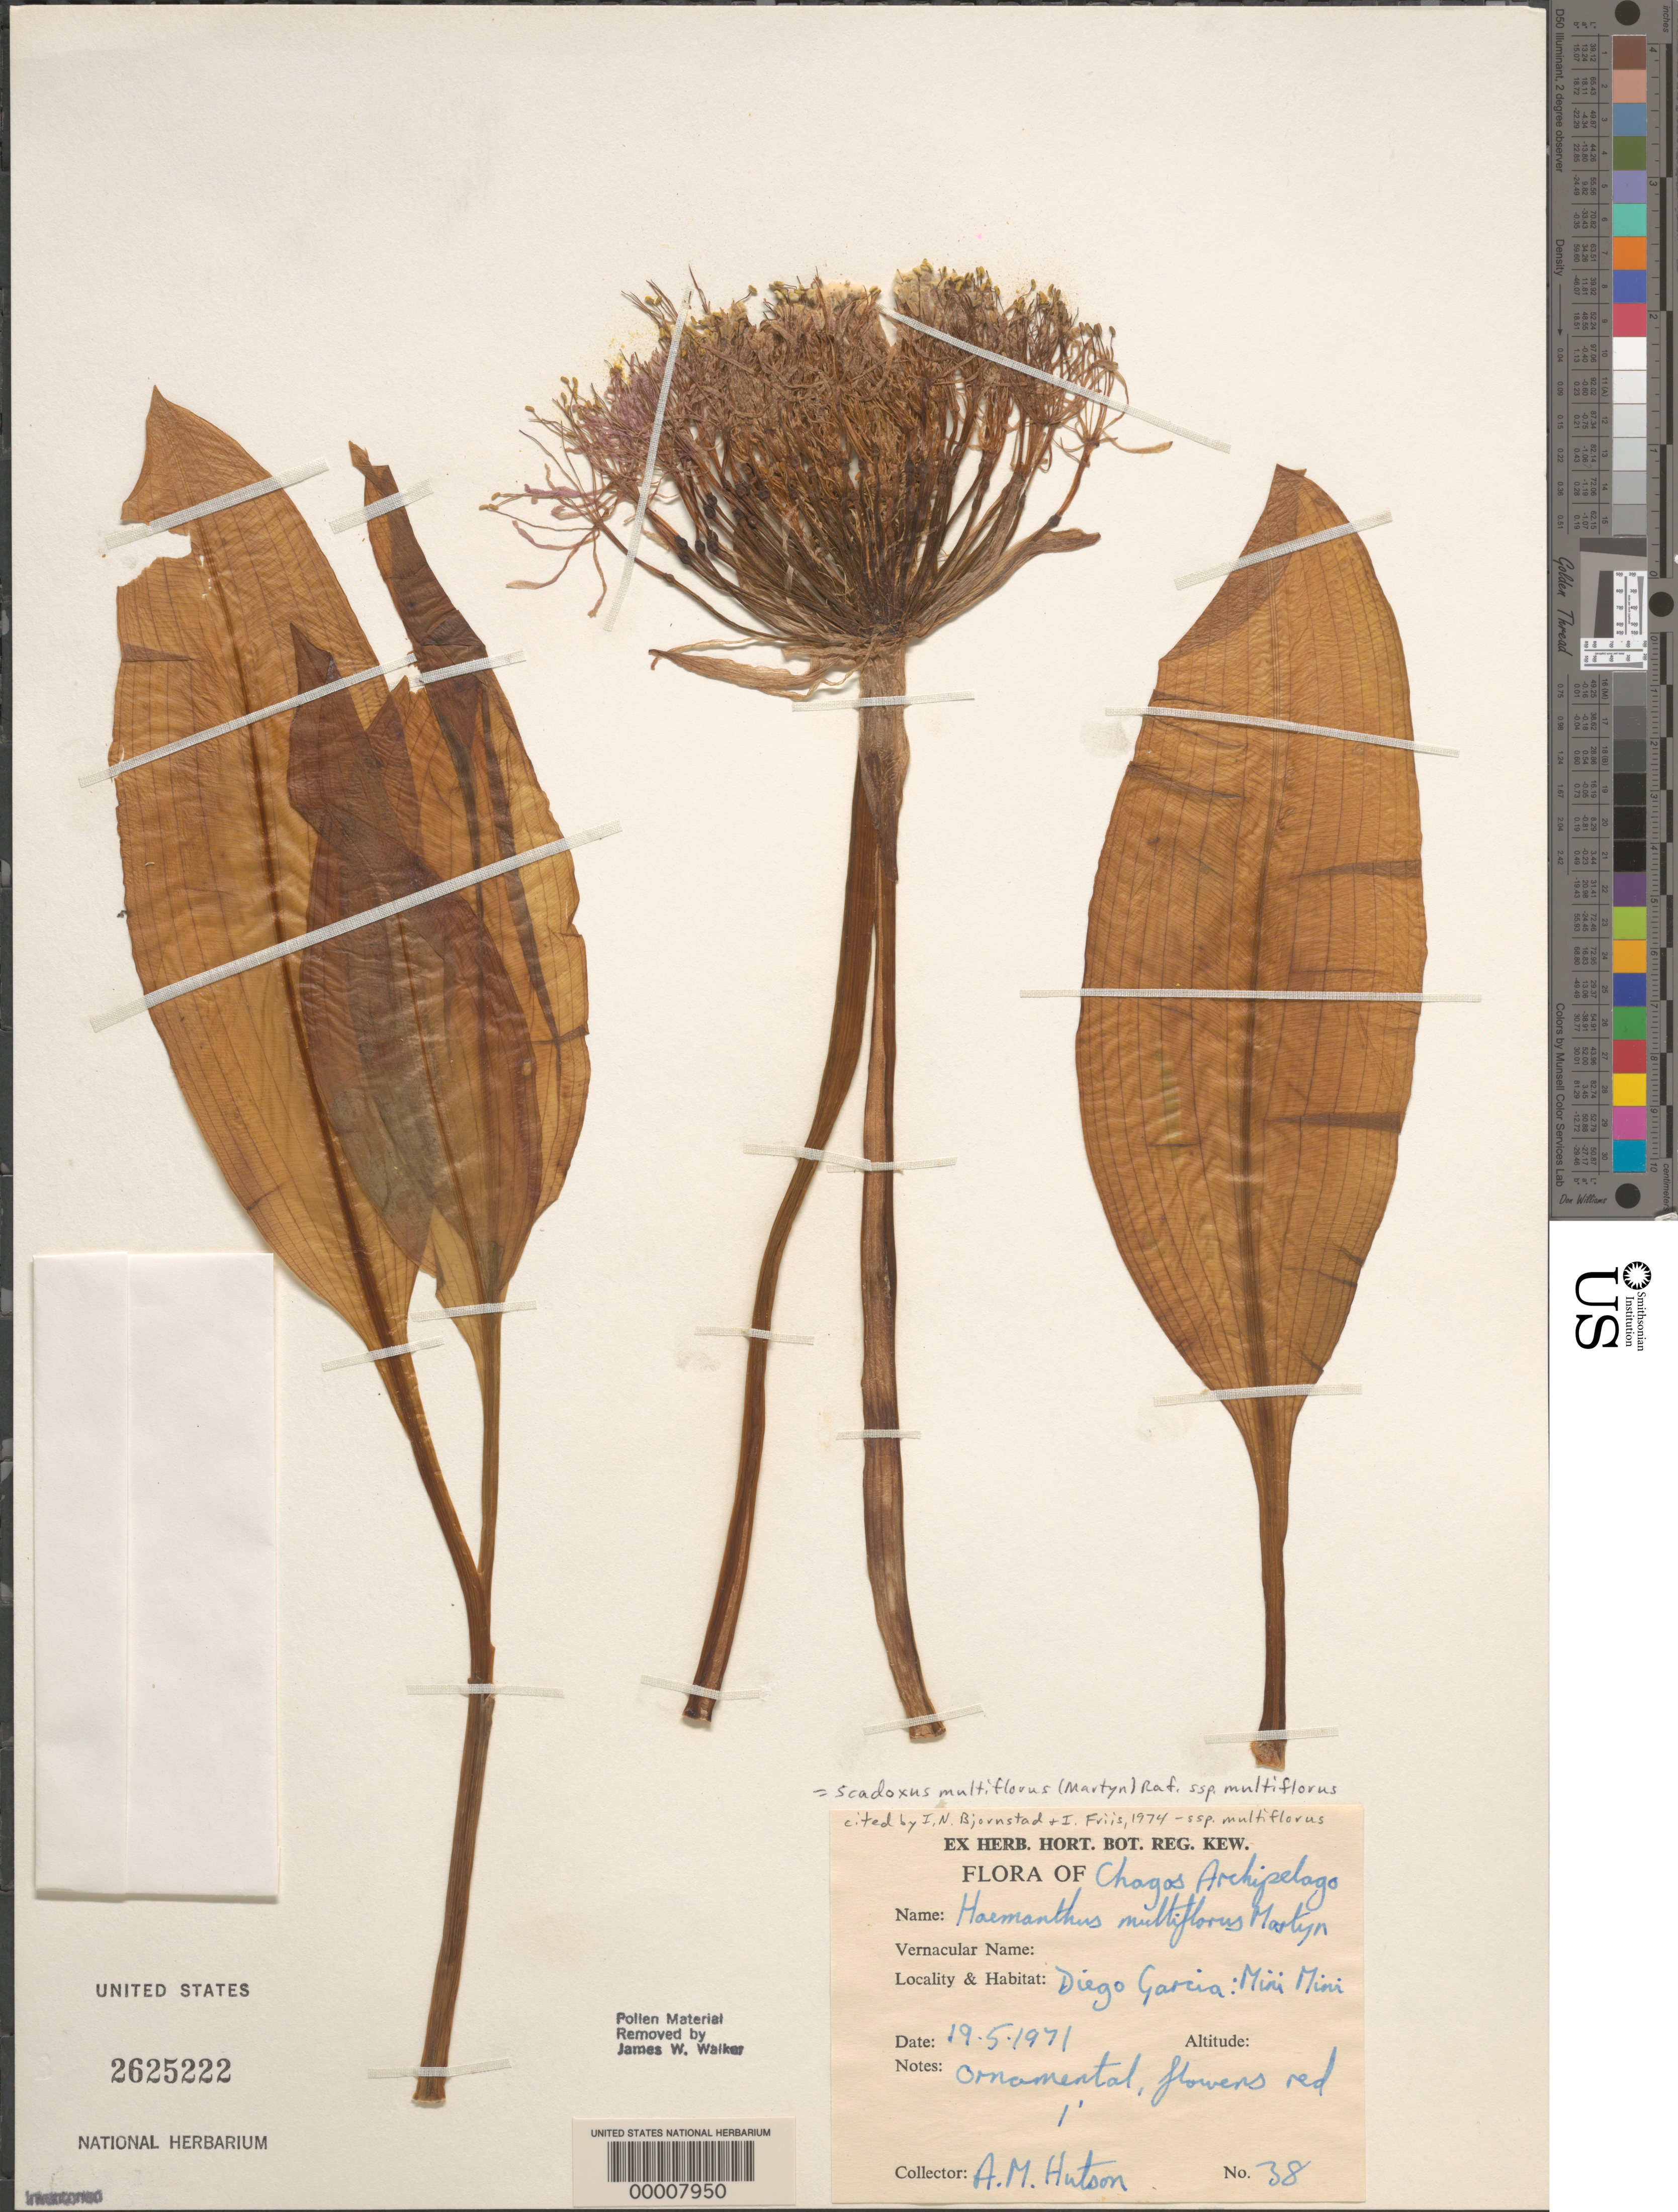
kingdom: Plantae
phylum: Tracheophyta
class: Liliopsida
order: Asparagales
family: Amaryllidaceae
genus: Scadoxus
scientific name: Scadoxus multiflorus subsp. multiflorus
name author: (Martyn) Raf.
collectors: A. Hutson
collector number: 38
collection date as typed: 19 May 1971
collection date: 1971-05-19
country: British Indian Ocean Territory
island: Diego Garcia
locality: Mini Mini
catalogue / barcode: US 2625222